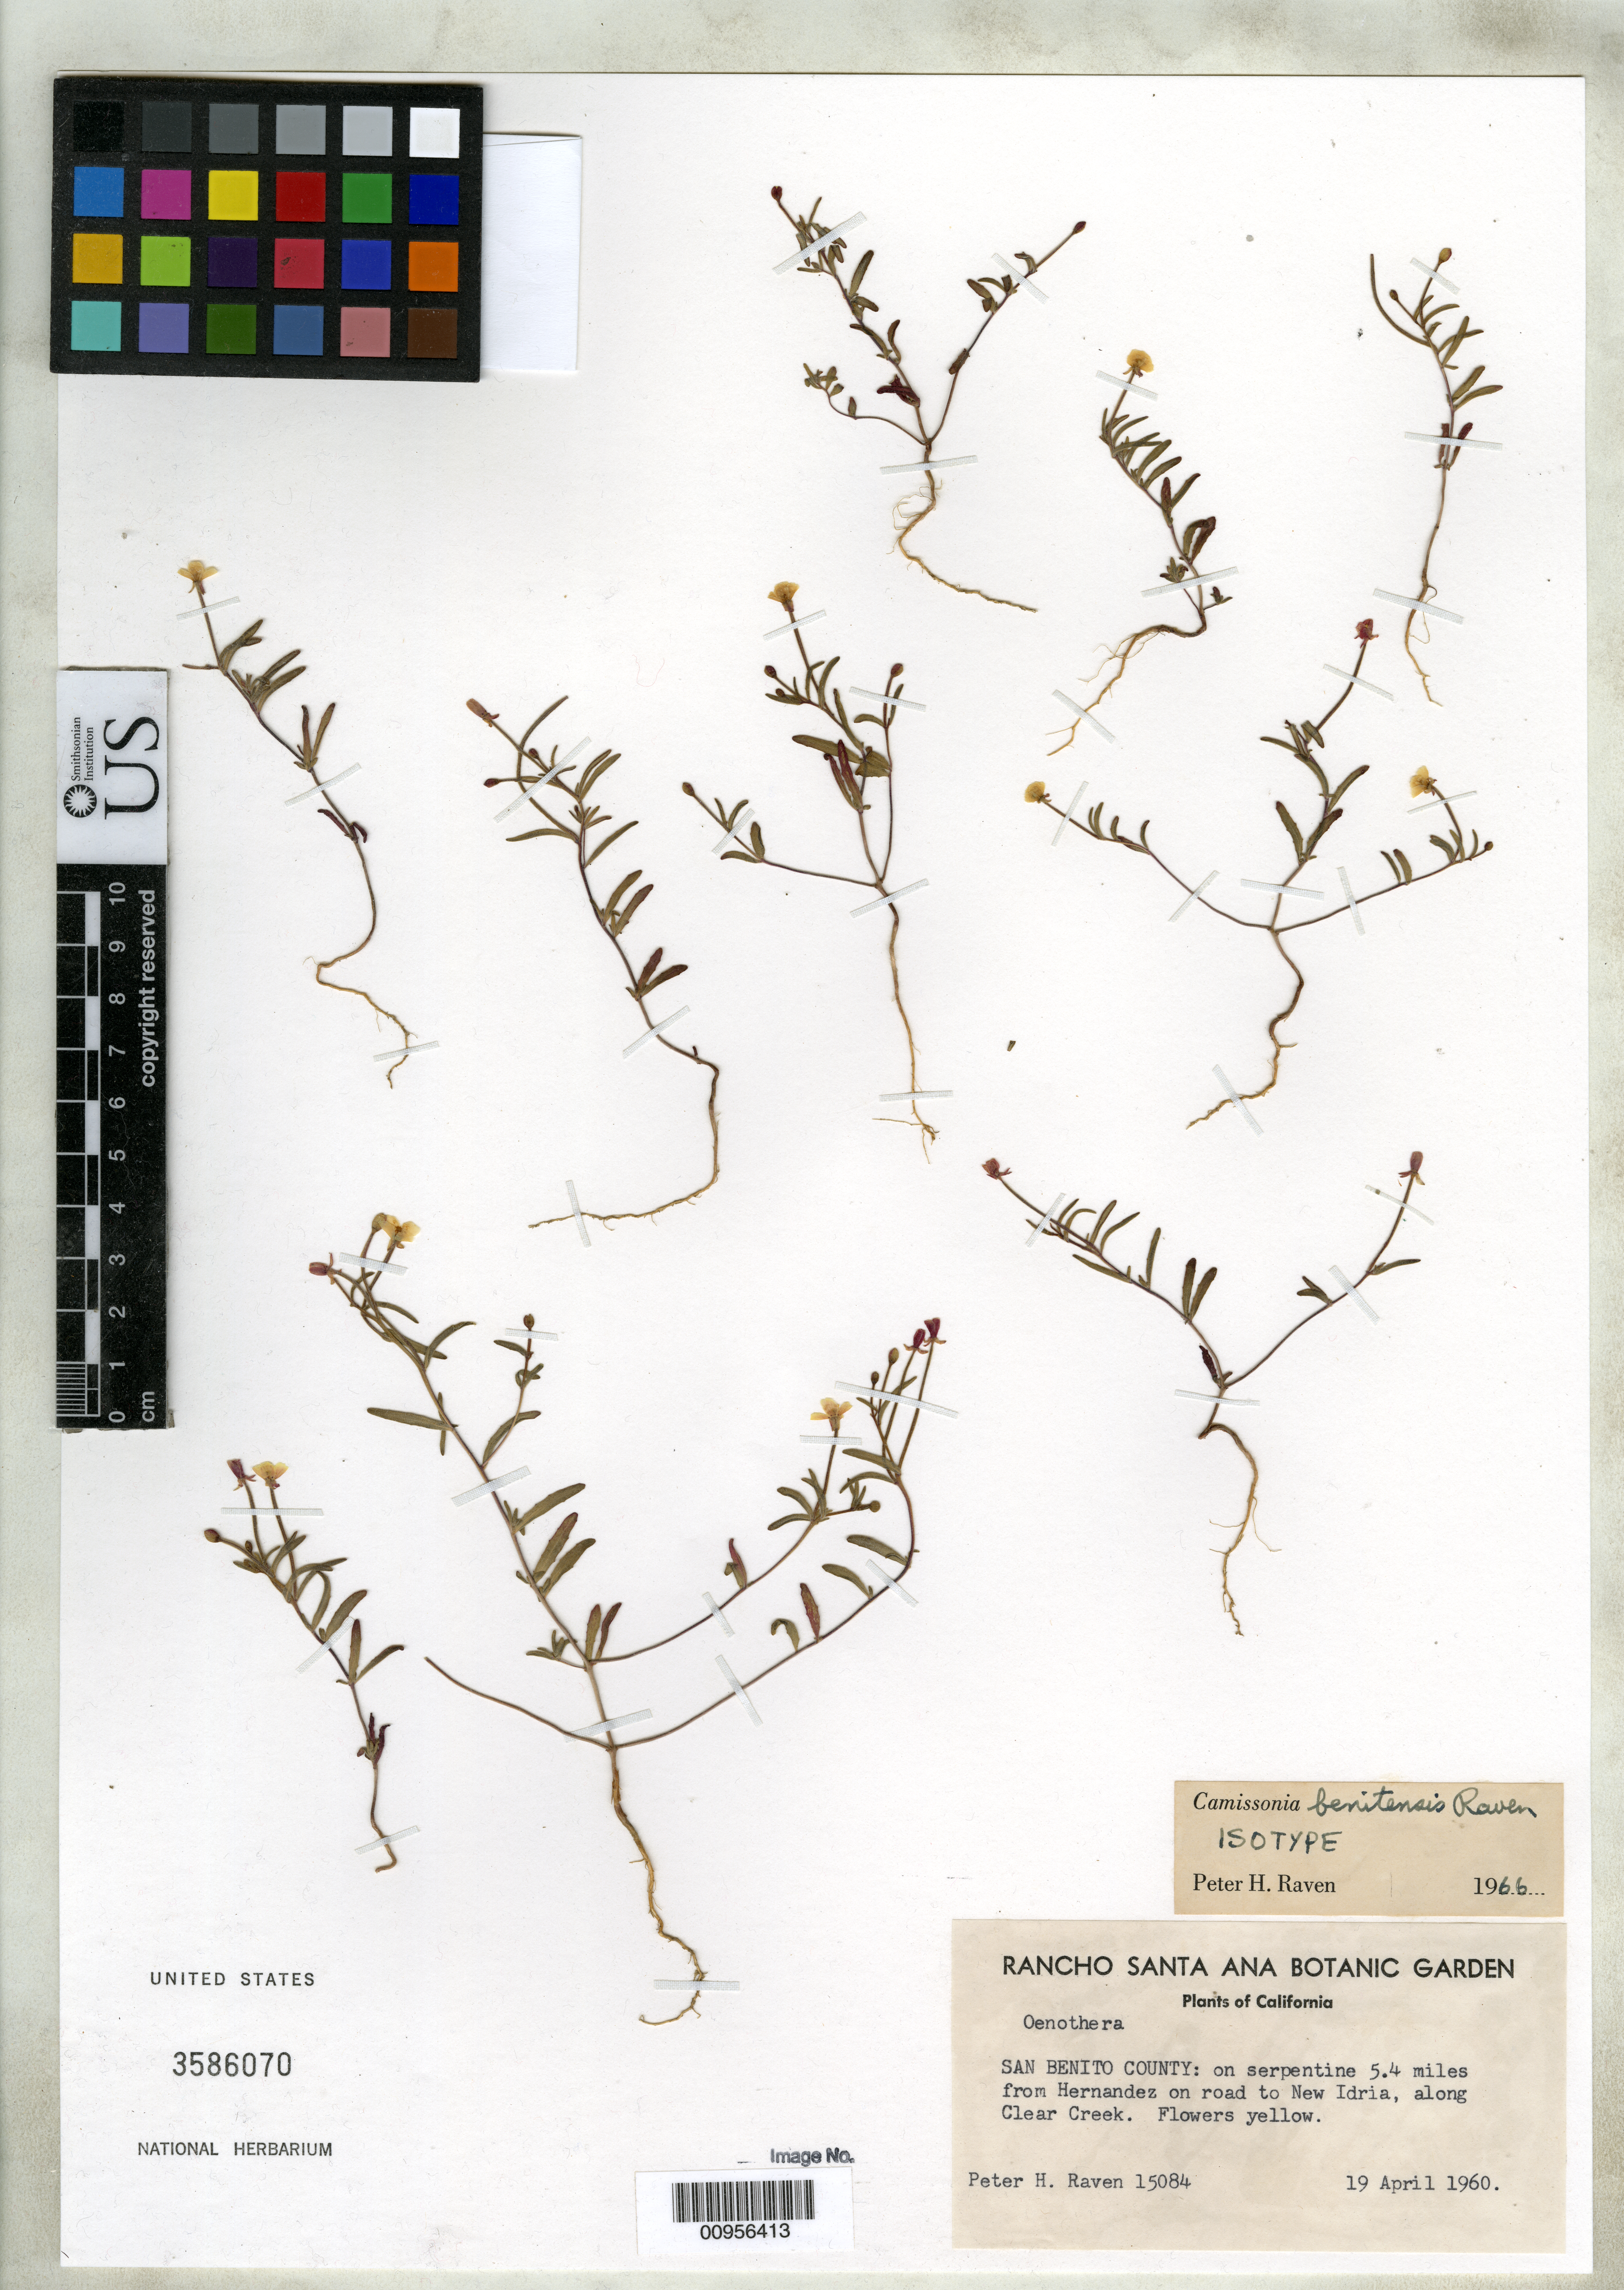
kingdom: Plantae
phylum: Tracheophyta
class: Magnoliopsida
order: Myrtales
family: Onagraceae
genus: Camissonia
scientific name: Camissonia benitensis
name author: P.H. Raven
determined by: Raven, P. H., (MO), Missouri Botanical Garden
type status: Isotype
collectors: P. Raven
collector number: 15084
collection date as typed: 19 Apr 1960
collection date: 1960-04-19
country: United States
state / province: California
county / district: San Benito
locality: San Benito County: on serpentine 5.4 miles from Hernandez on road to New Idria, along Clear Creek.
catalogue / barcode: US 3586070